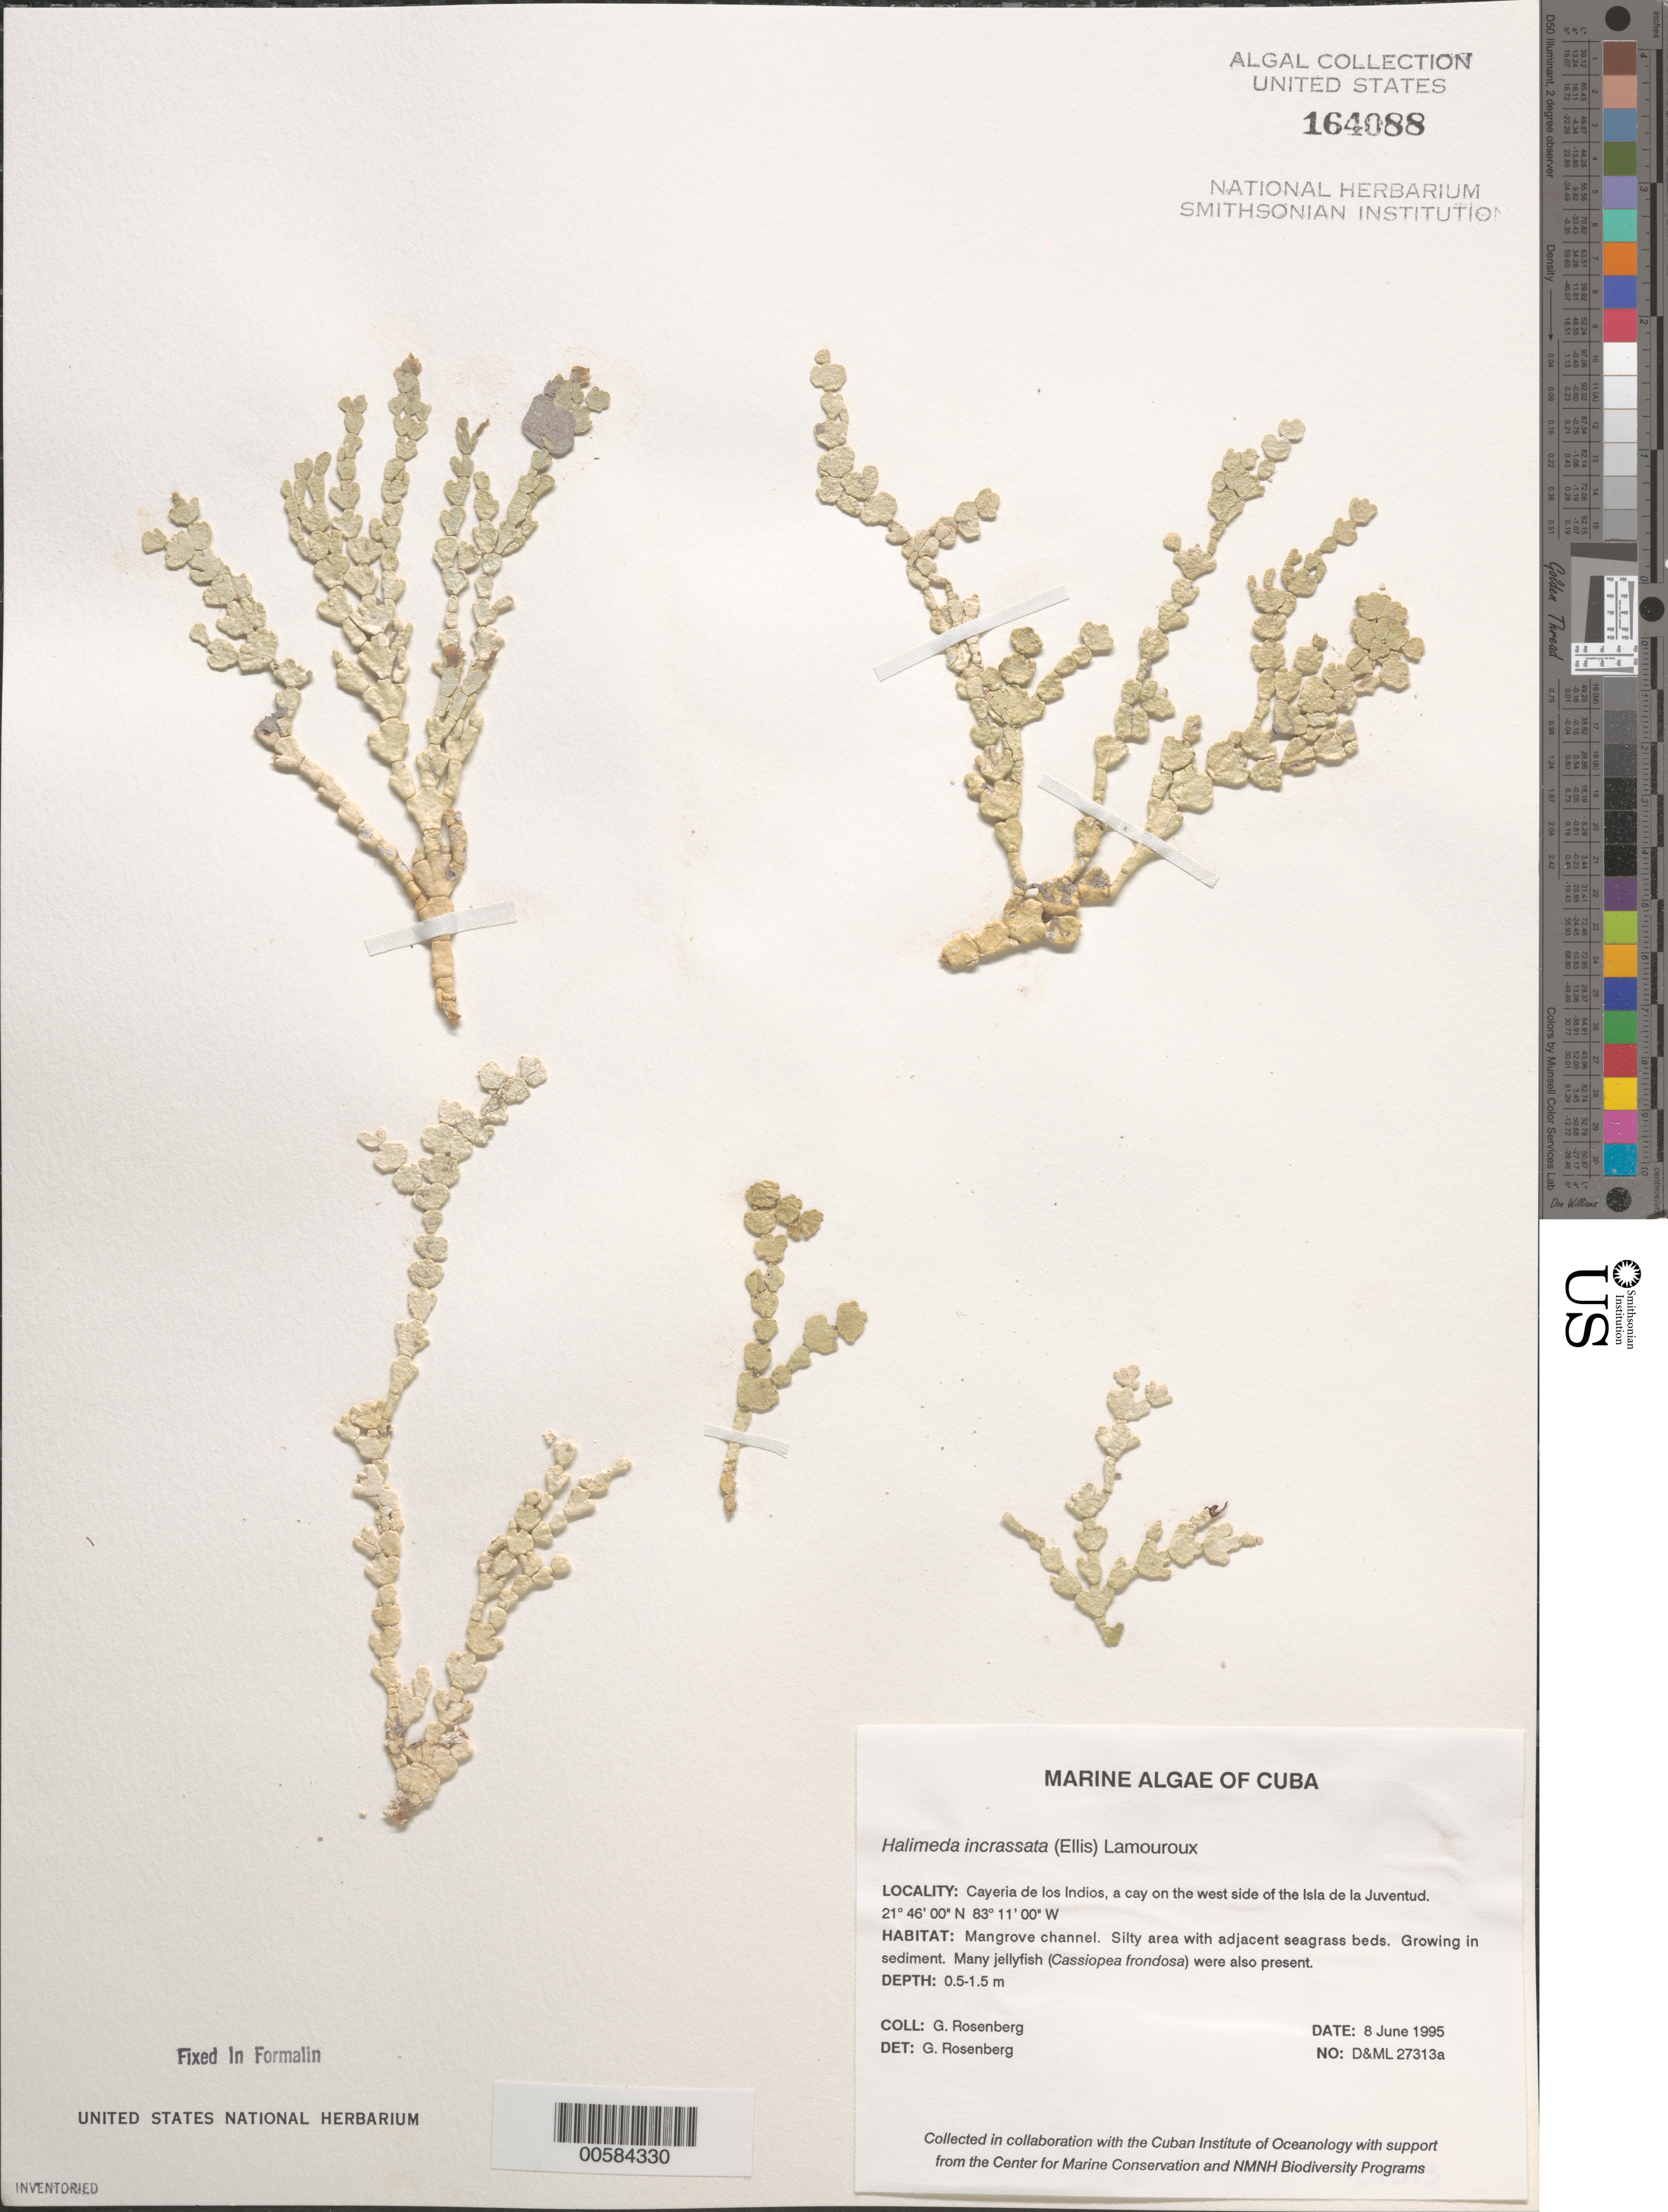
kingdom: Plantae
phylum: Chlorophyta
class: Ulvophyceae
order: Bryopsidales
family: Halimedaceae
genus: Halimeda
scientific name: Halimeda incrassata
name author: (J. Ellis) J.V.Lamouroux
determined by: Rosenberg, G.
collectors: G. Rosenberg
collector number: D&ML 27313a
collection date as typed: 08 Jun 1995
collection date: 1995-06-08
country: Cuba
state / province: Isla de La Juventud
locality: Cayeria de los indios, isla de la juventud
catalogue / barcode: US 164088